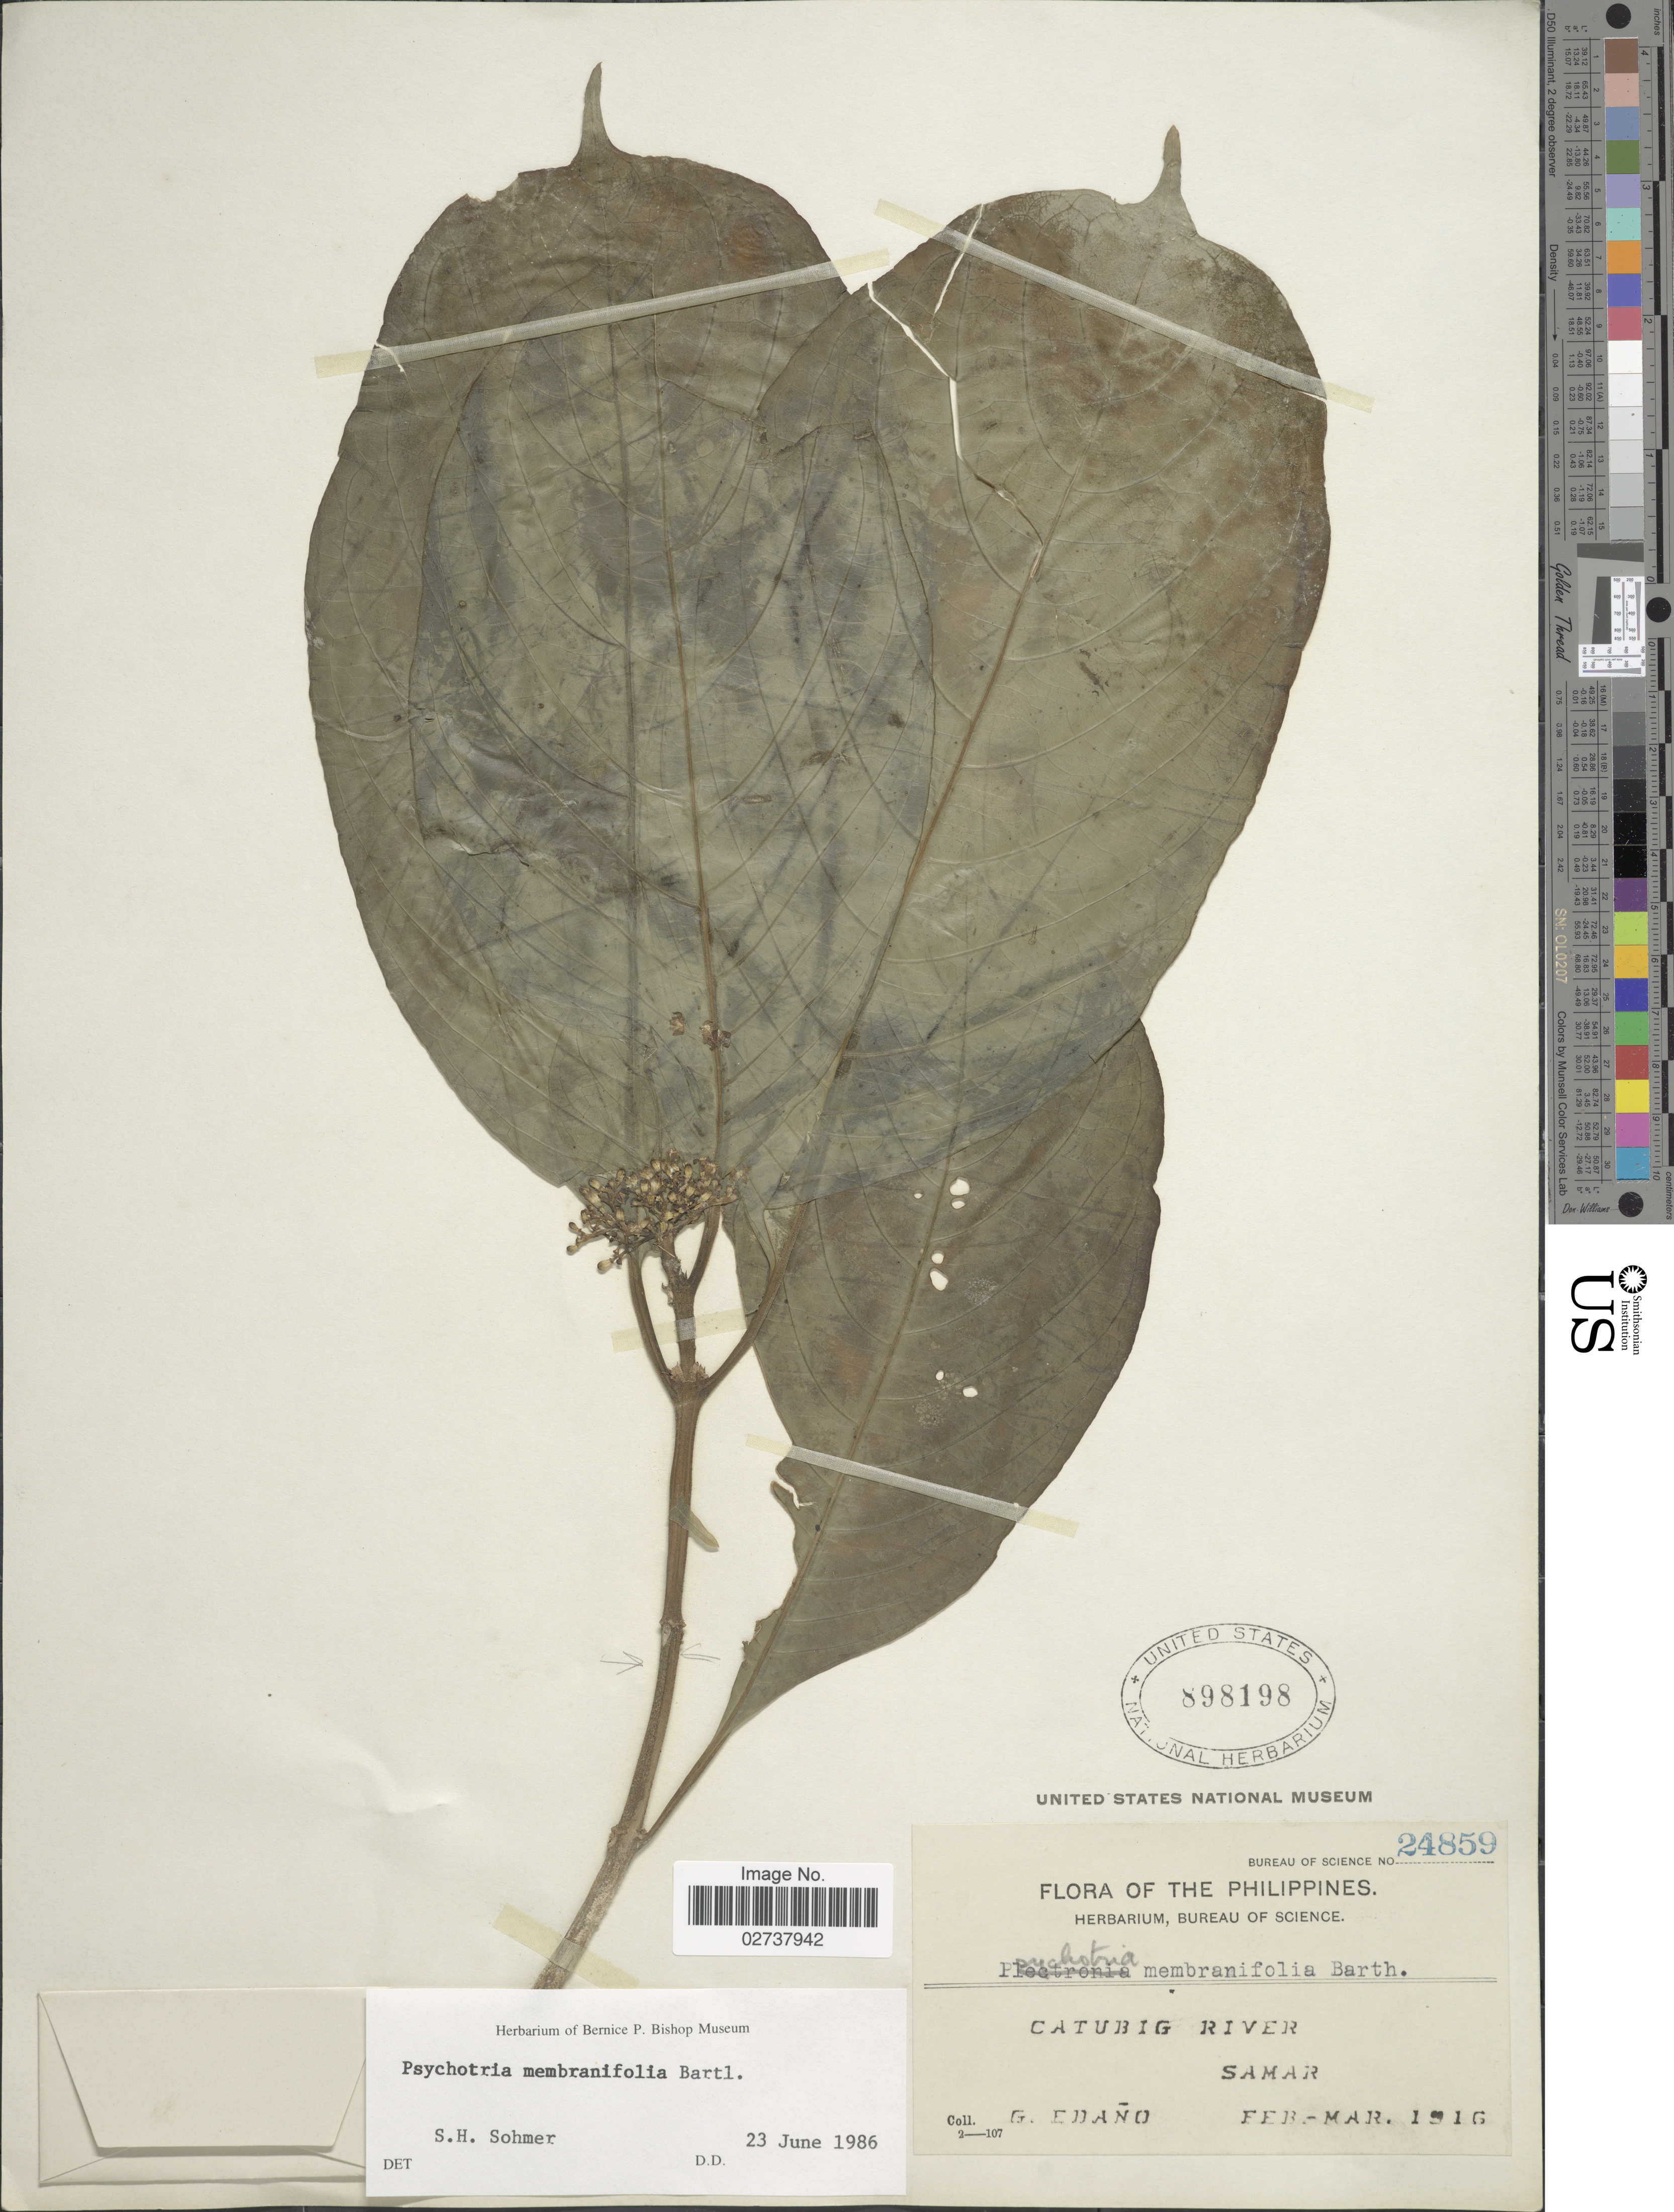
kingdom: Plantae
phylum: Tracheophyta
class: Magnoliopsida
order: Gentianales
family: Rubiaceae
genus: Psychotria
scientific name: Psychotria membranifolia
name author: Bartl. ex A. DC.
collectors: G. Edaño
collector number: Bureau of Science 24859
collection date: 1916-02/1916-03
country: Philippines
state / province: Eastern Visayas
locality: Catubig River, Samar.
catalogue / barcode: US 898198